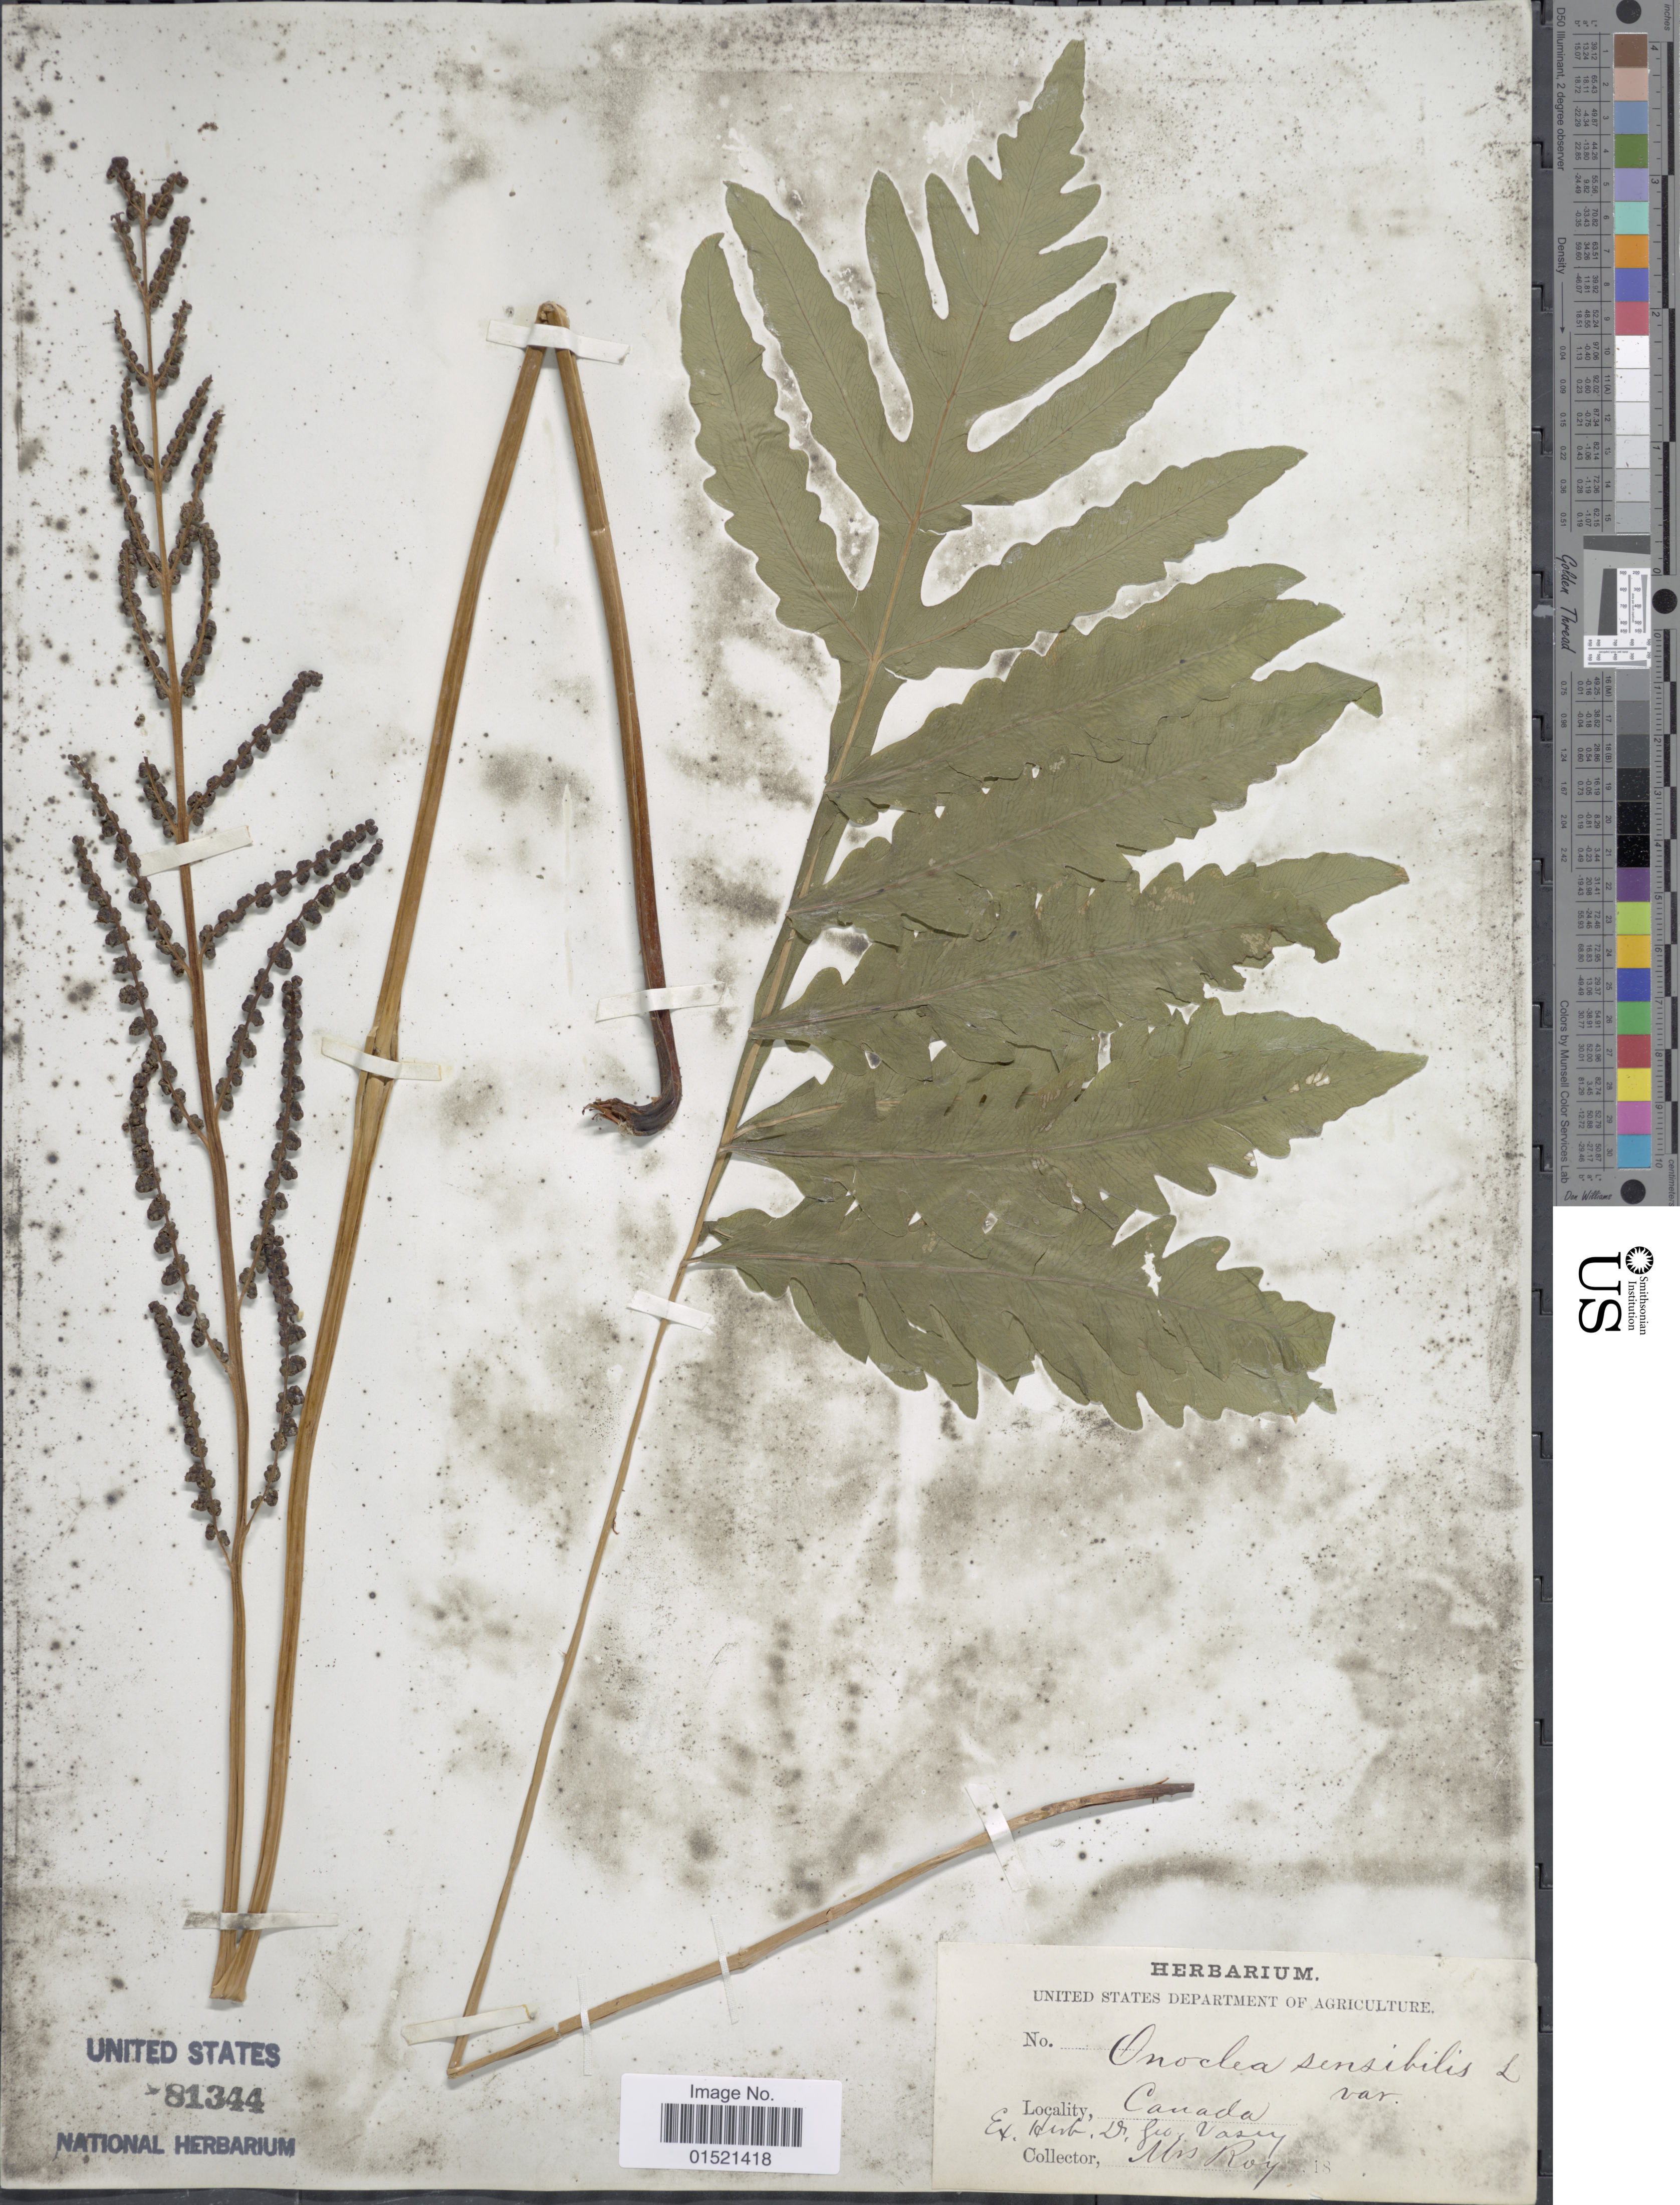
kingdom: Plantae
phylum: Tracheophyta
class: Polypodiopsida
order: Polypodiales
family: Onocleaceae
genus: Onoclea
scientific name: Onoclea sensibilis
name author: L.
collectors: Roy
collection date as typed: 18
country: Canada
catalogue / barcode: US 81344